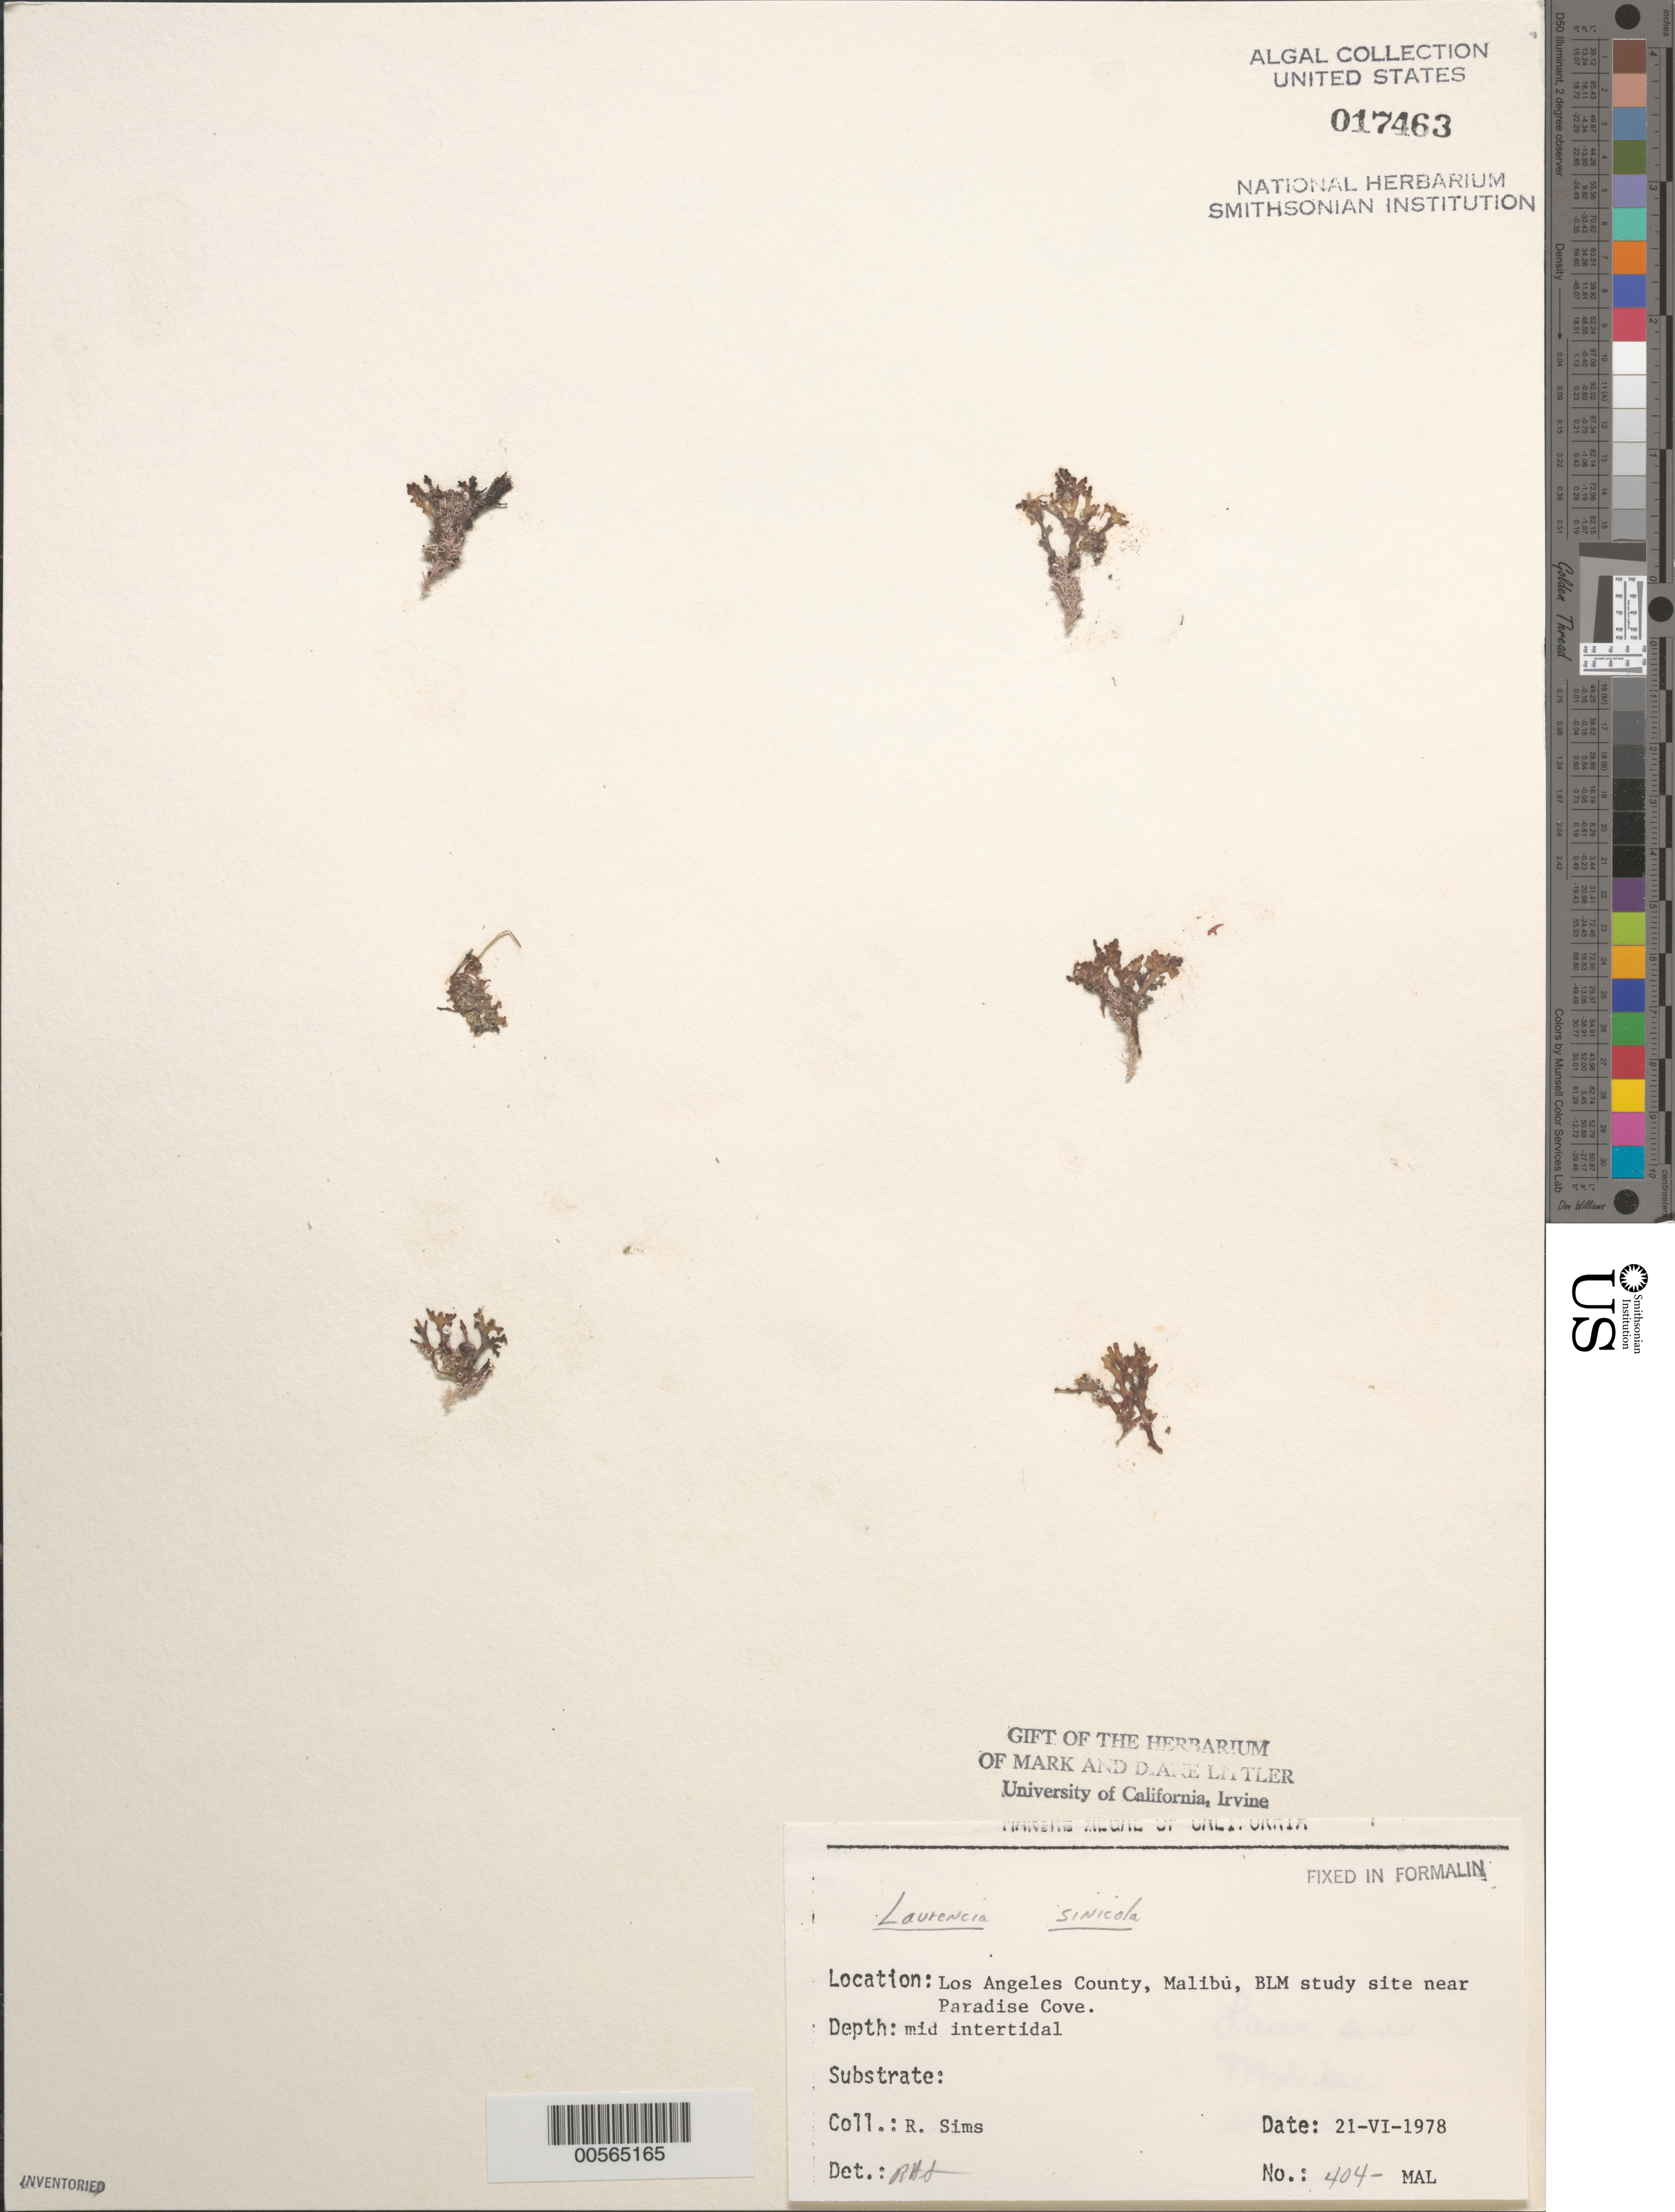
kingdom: Plantae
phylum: Rhodophyta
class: Florideophyceae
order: Ceramiales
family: Rhodomelaceae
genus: Osmundea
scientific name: Osmundea sinicola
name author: (Setchell & N.L. Gardner) K.W. Nam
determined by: Algae name updating Project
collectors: R. H. Sims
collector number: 404-mal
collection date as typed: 21 Jun 1978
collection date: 1978-06-21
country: United States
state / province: California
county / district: Los Angeles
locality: Malibu, near Paradise Cove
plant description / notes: BLM-SOCALBIGHT Rocky Intertidal Survey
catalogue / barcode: US 17463